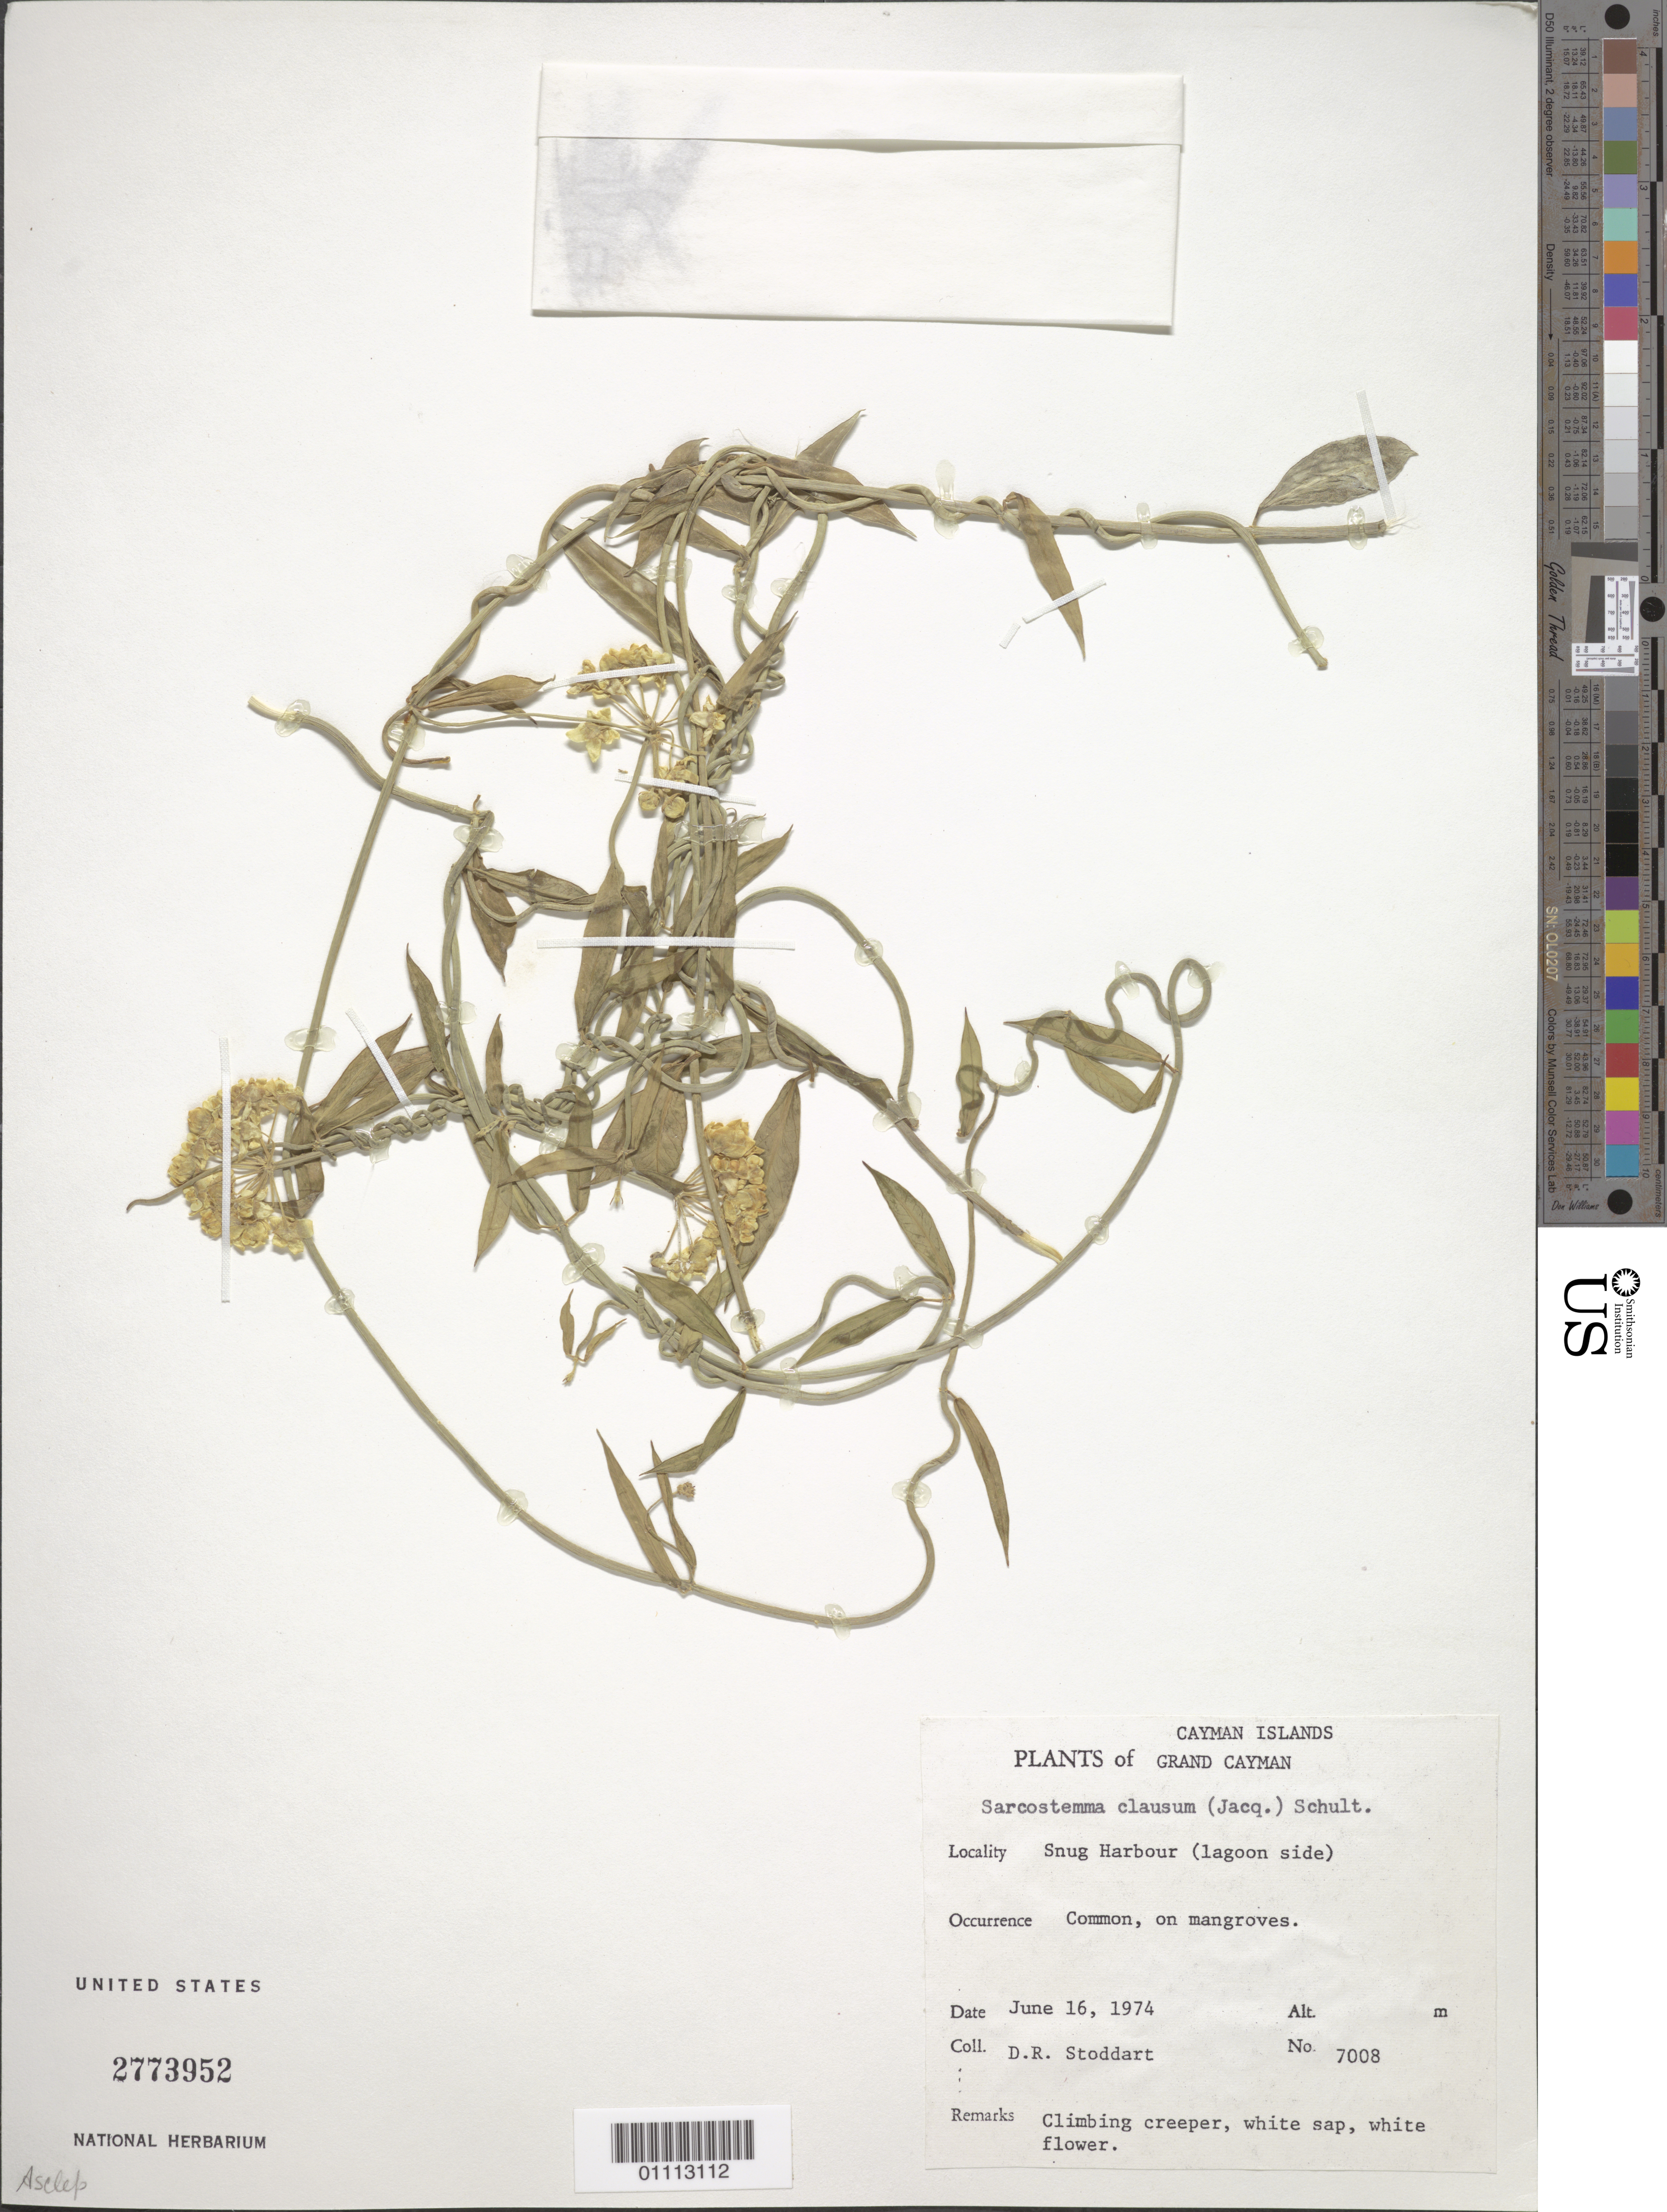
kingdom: Plantae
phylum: Tracheophyta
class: Magnoliopsida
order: Gentianales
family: Apocynaceae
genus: Sarcostemma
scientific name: Sarcostemma clausum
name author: (Jacq.) Schult.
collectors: D. R. Stoddart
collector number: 7008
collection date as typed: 16 Jun 1974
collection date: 1974-06-16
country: Cayman Islands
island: Grand Cayman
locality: Snug Harbour (lagoon side).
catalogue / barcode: US 2773952